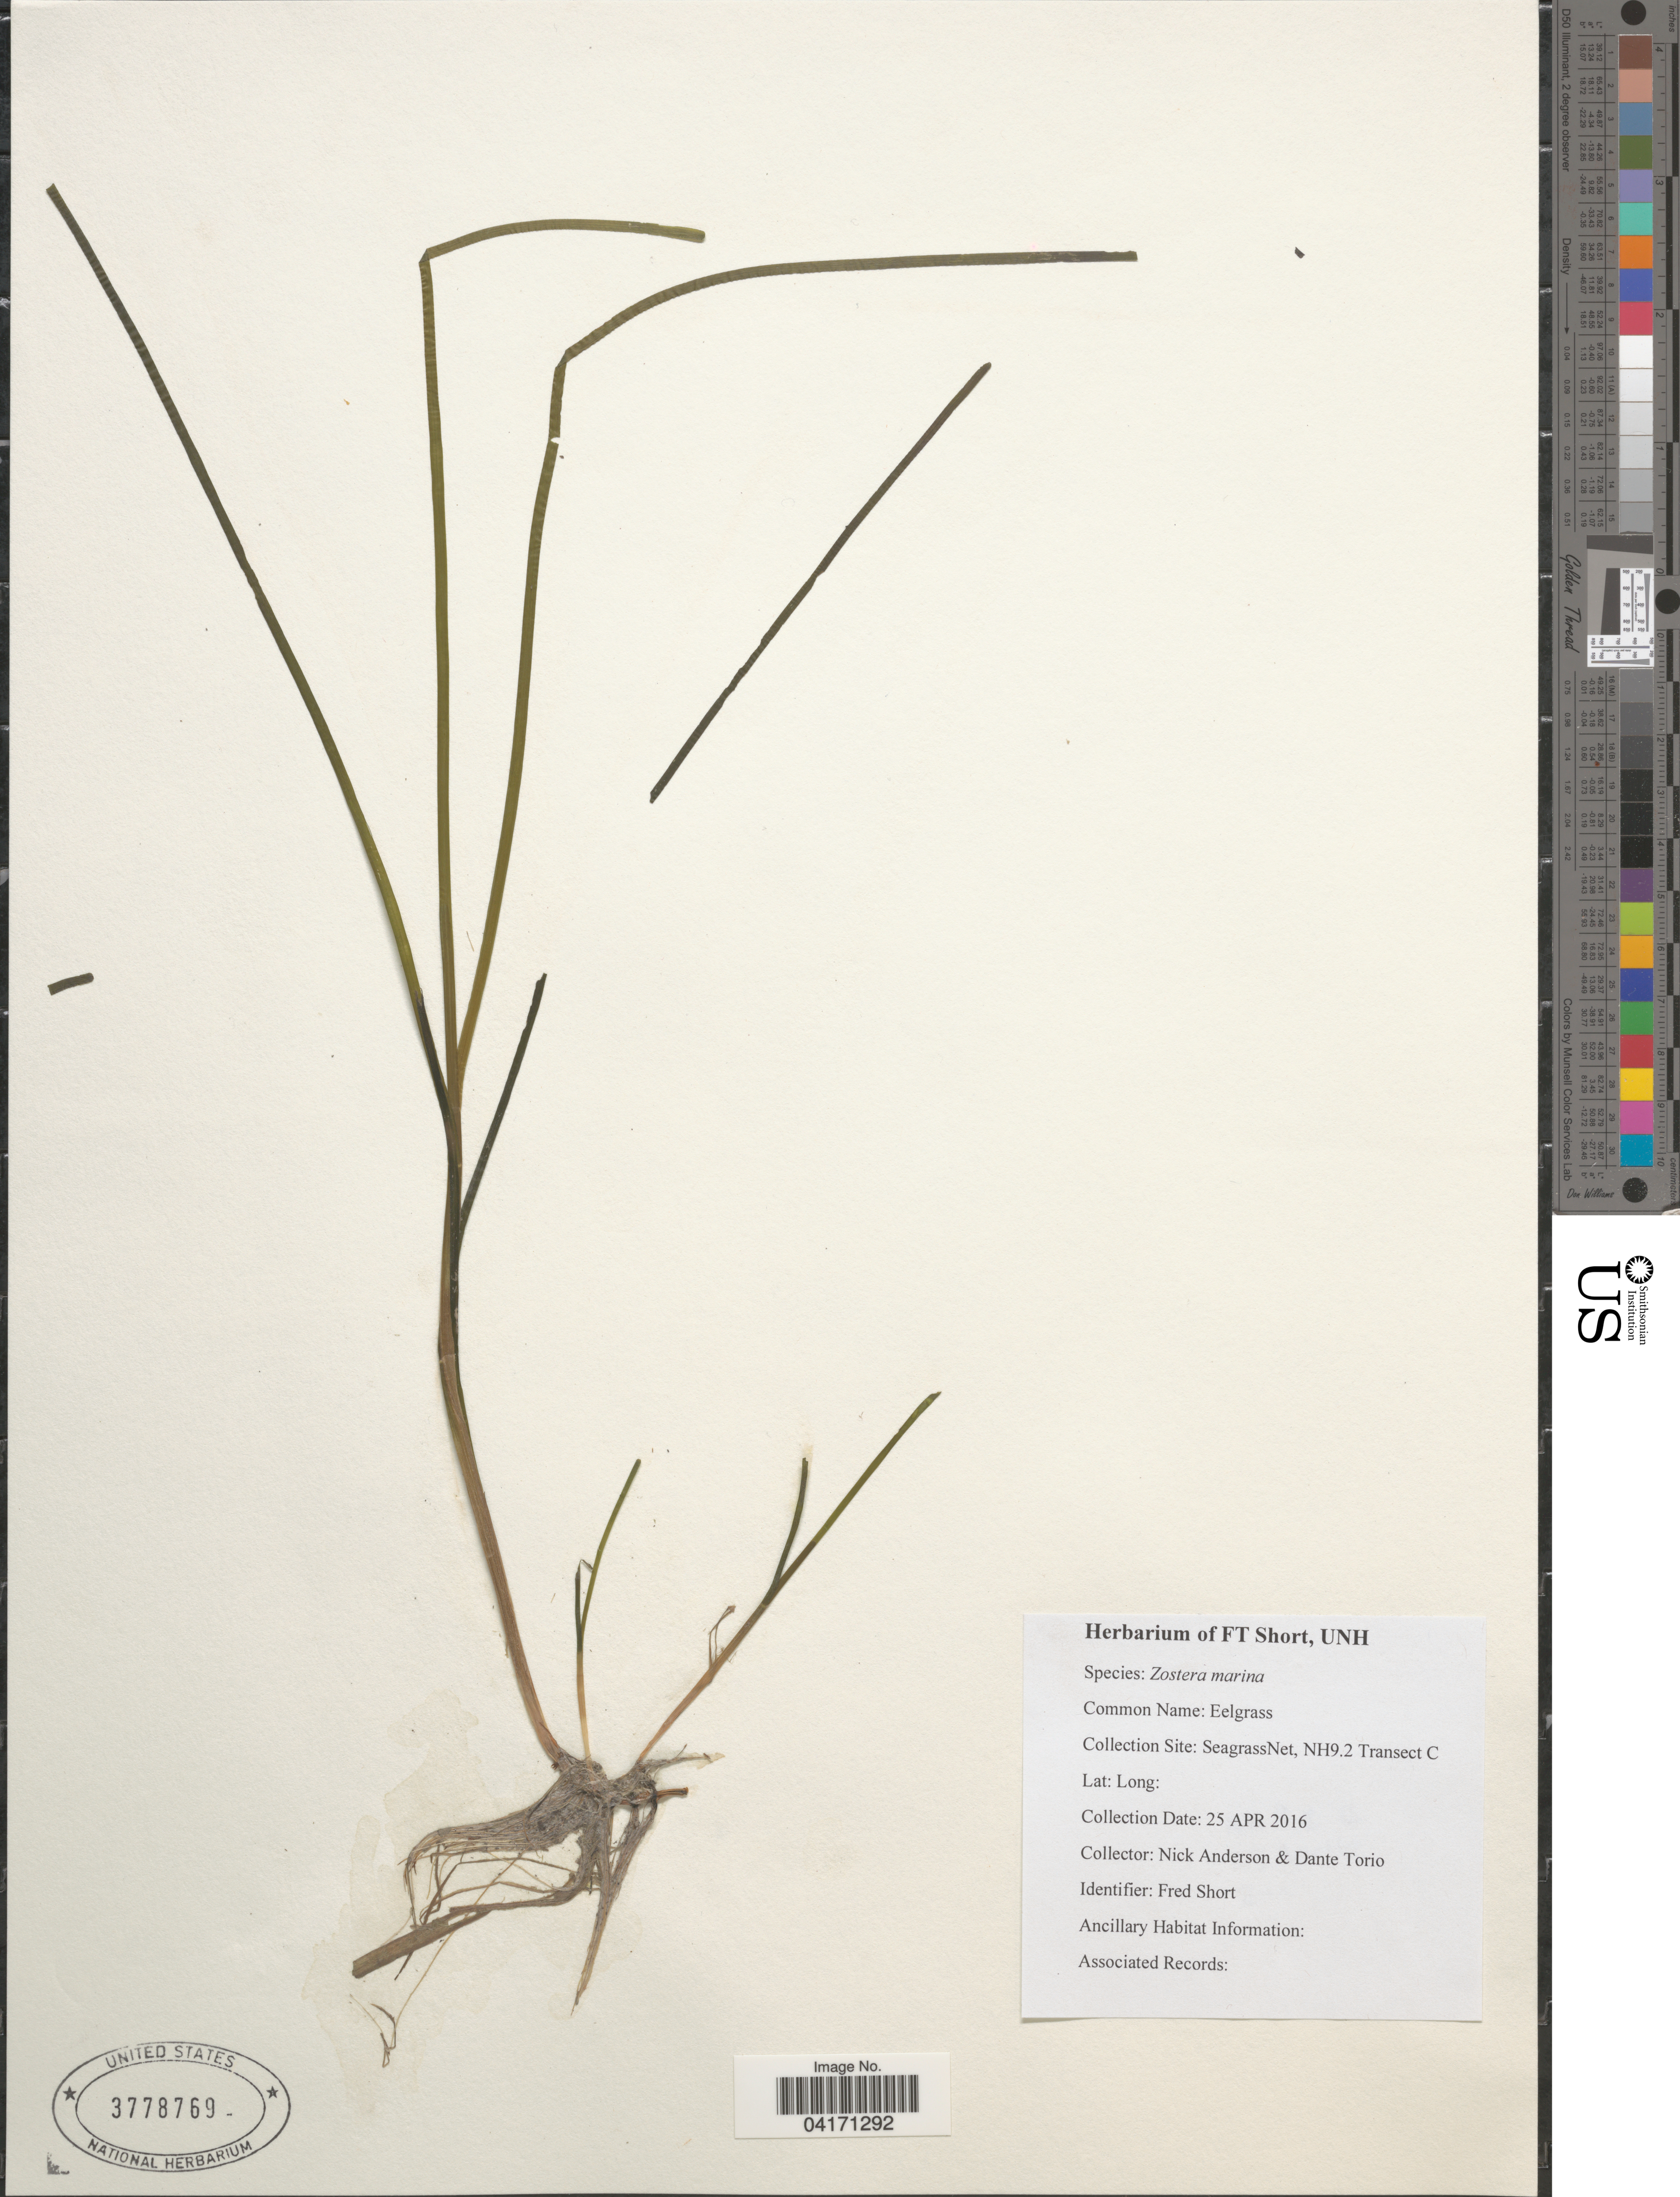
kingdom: Plantae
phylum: Tracheophyta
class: Liliopsida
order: Alismatales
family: Zosteraceae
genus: Zostera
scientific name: Zostera marina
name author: L.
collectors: N. Anderson & D. Torio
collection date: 2016-04-25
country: United States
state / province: New Hampshire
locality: SeagrassNet, NH9.2 Transect C.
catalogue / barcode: US 3778769